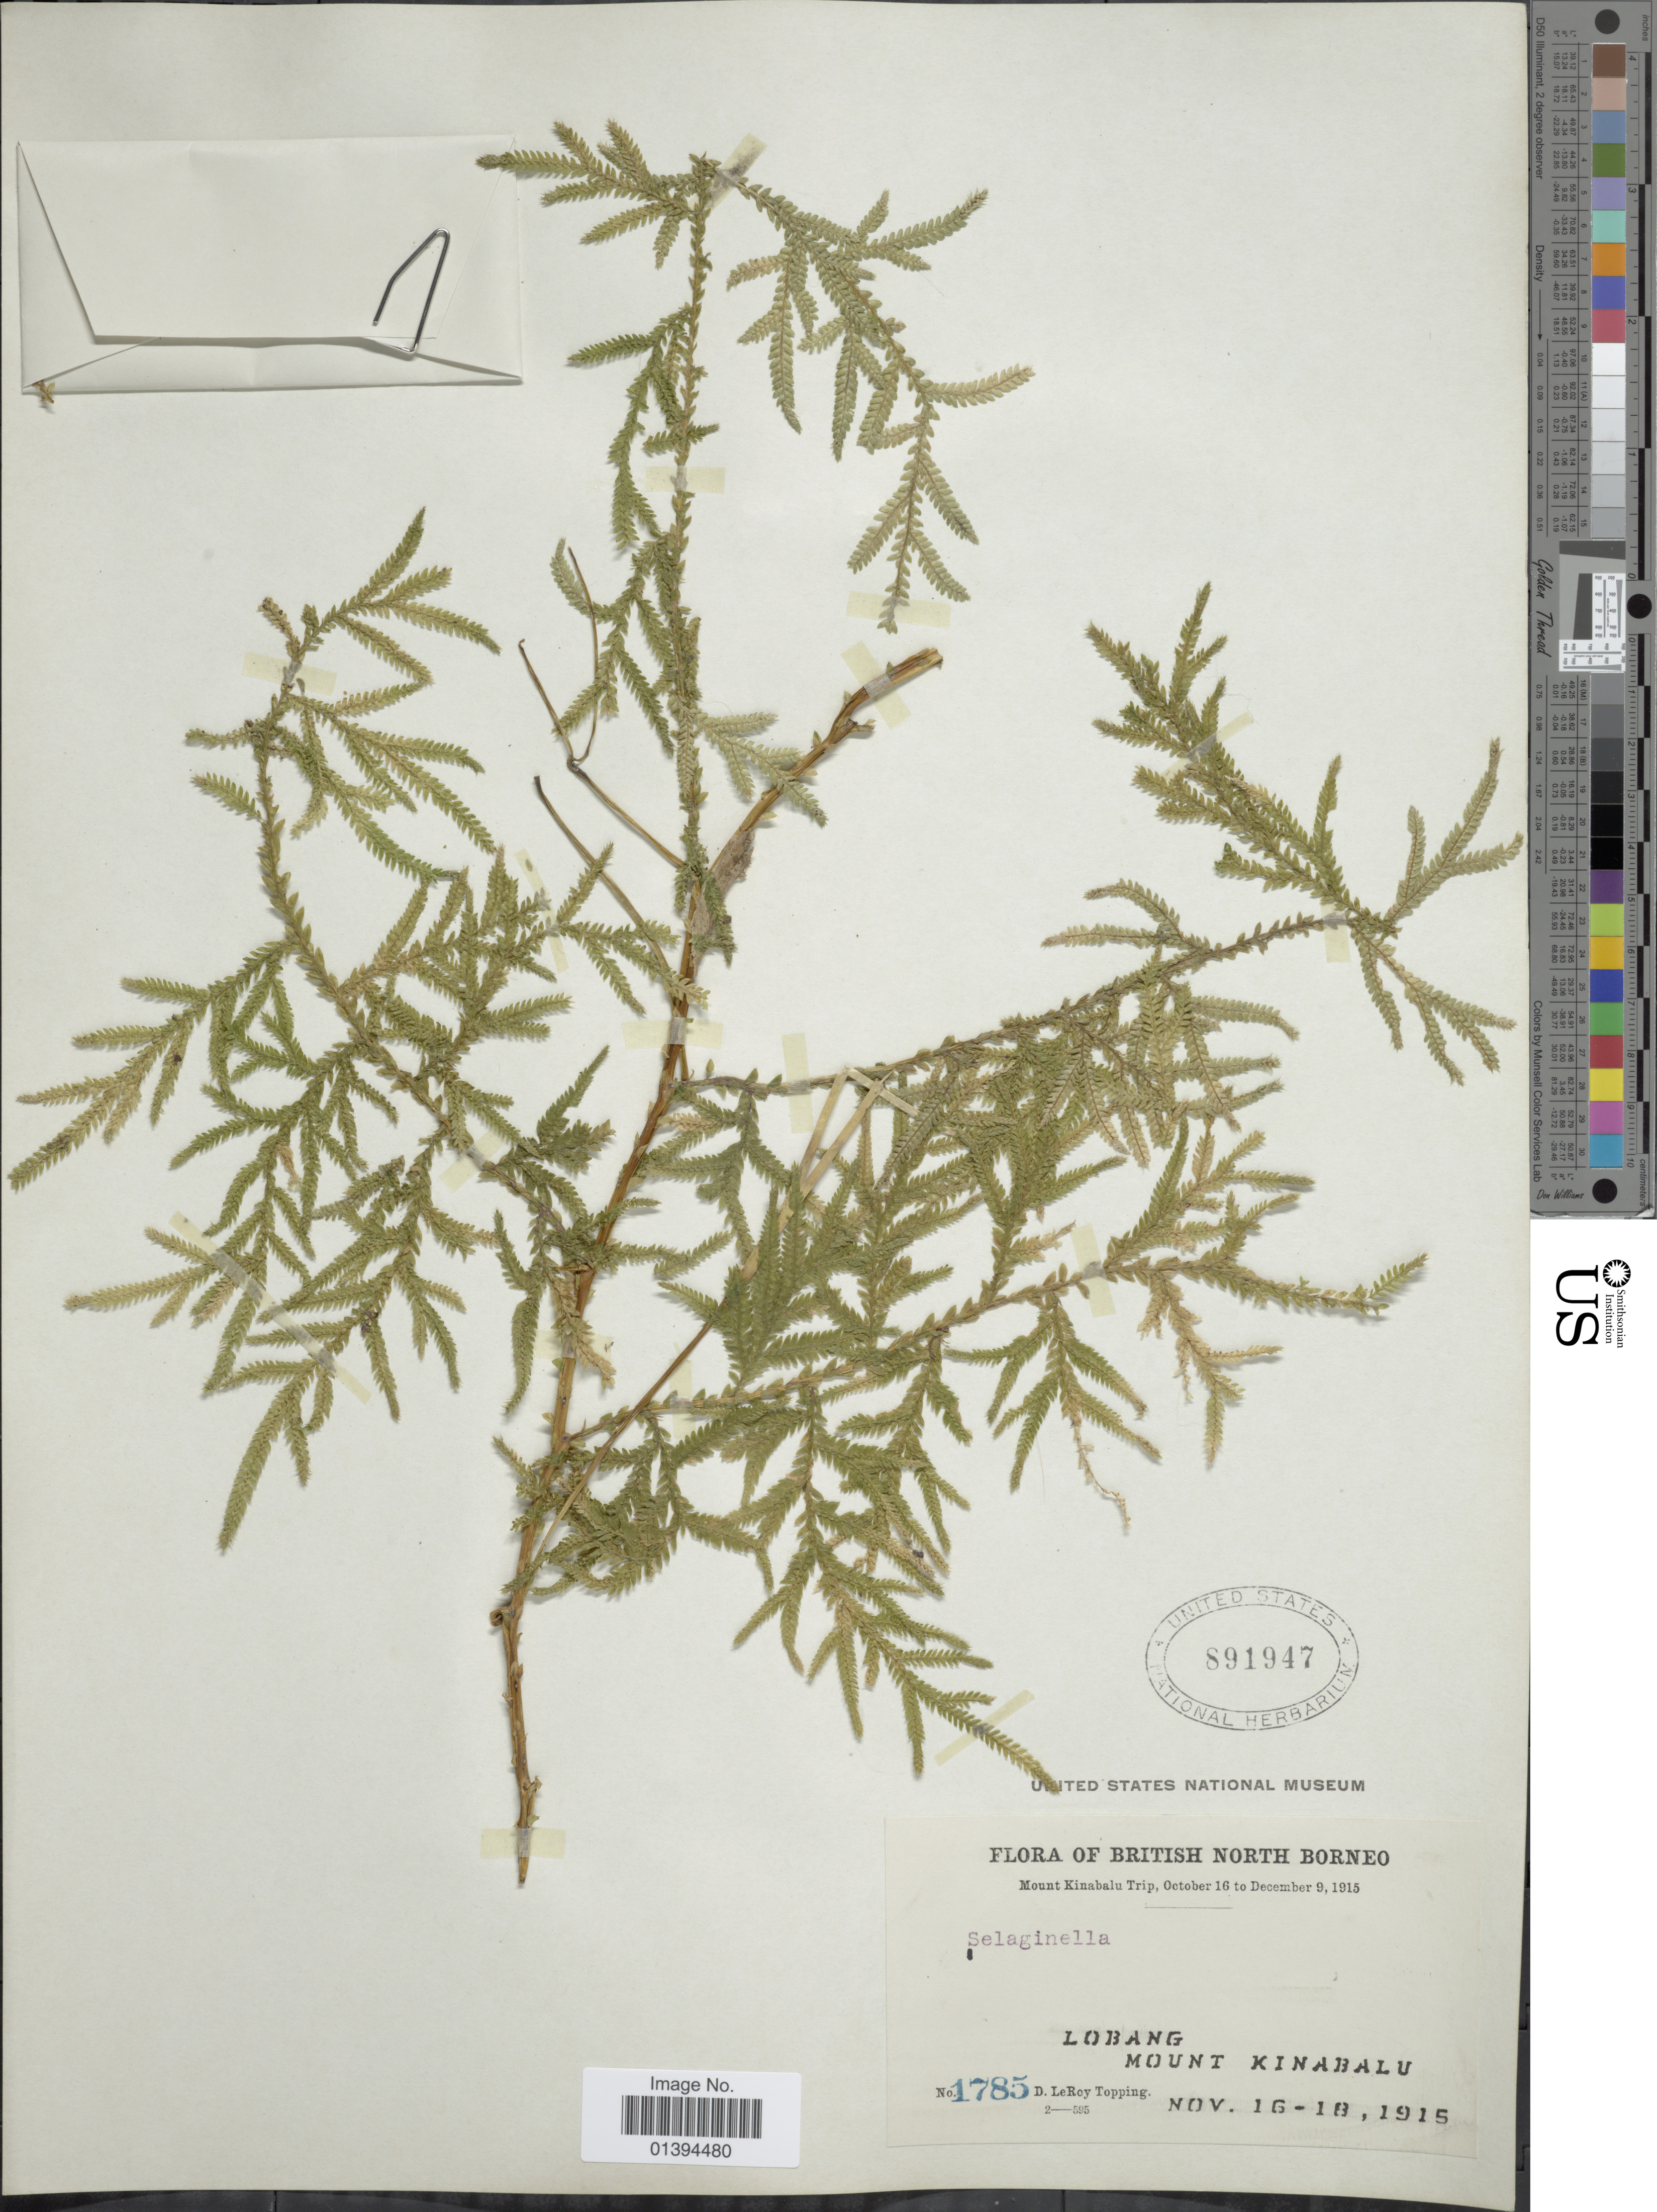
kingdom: Plantae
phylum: Tracheophyta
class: Lycopodiopsida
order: Selaginellales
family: Selaginellaceae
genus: Selaginella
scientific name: Selaginella sp.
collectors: D. L. Topping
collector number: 1785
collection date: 1915-11-16/1915-11-18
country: Malaysia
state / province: Sabah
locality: British North Borneo, Lobang, Mount Kinabalu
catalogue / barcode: US 891947